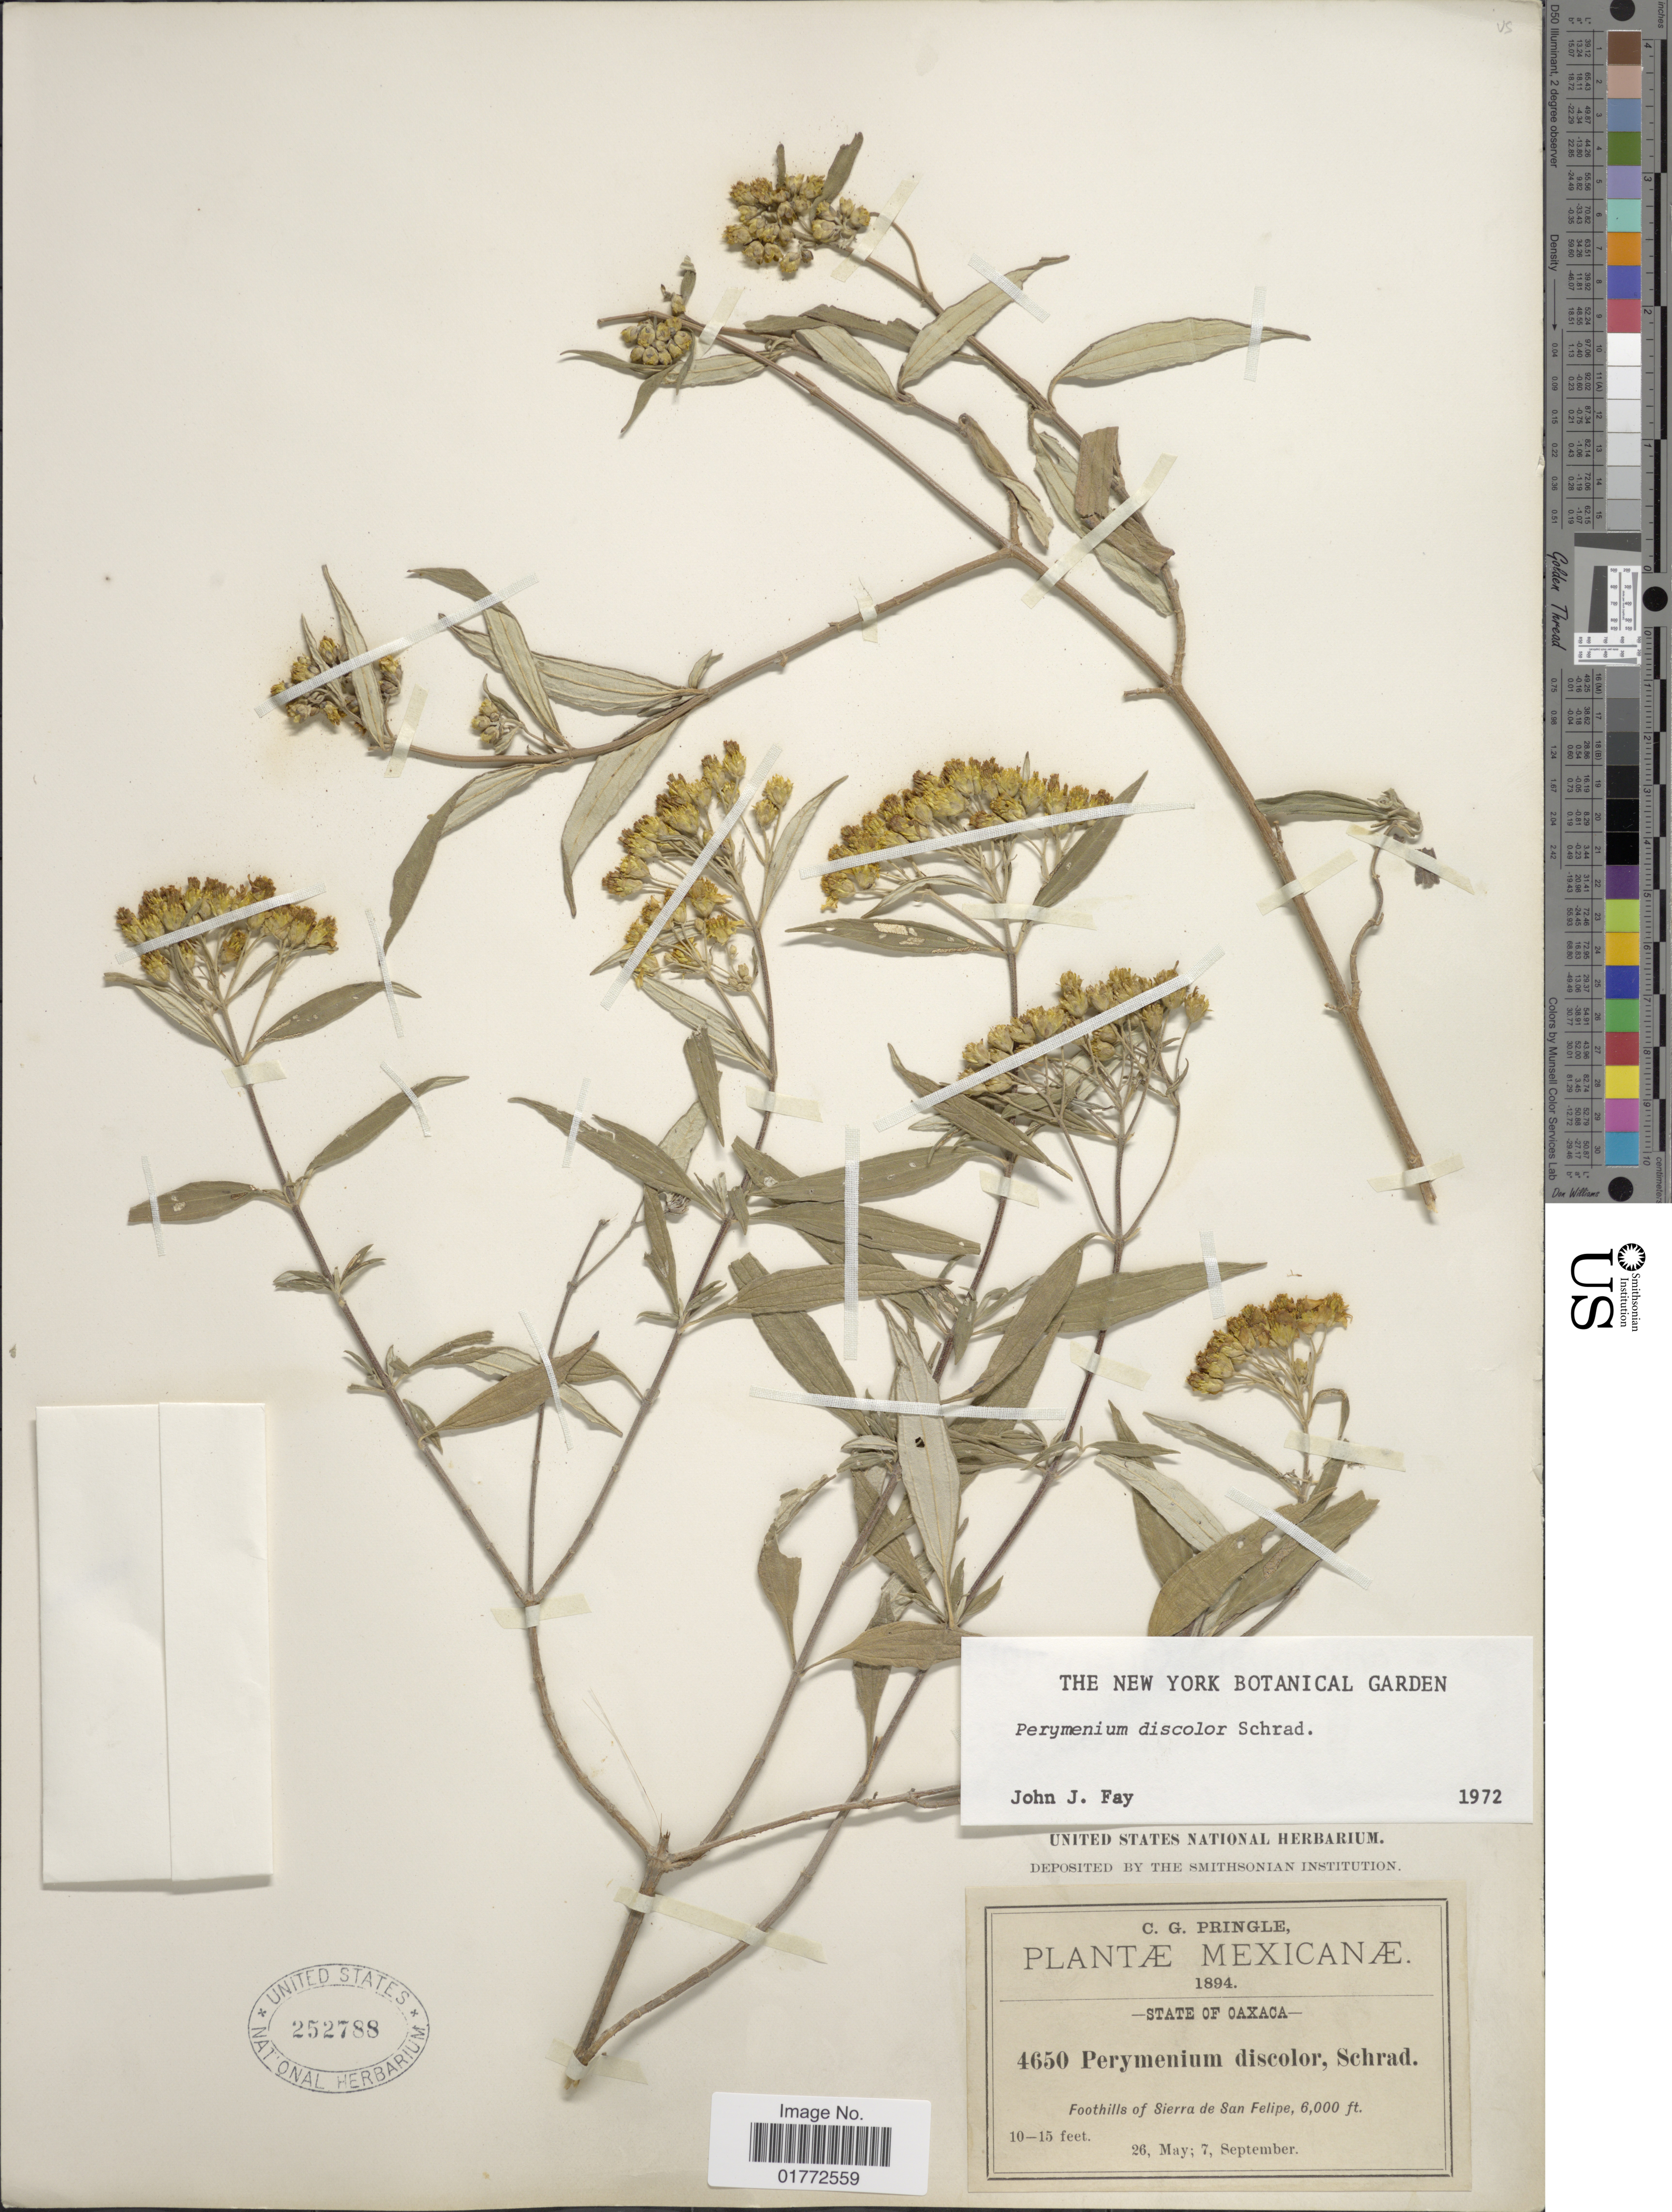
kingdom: Plantae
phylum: Tracheophyta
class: Magnoliopsida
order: Asterales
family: Asteraceae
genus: Perymenium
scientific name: Perymenium discolor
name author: Schrad.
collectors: C. G. Pringle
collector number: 4650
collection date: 1894-05-26/1894-09-07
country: Mexico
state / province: Oaxaca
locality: Foothills of Sierra de San Felipe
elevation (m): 1829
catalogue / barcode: US 252788